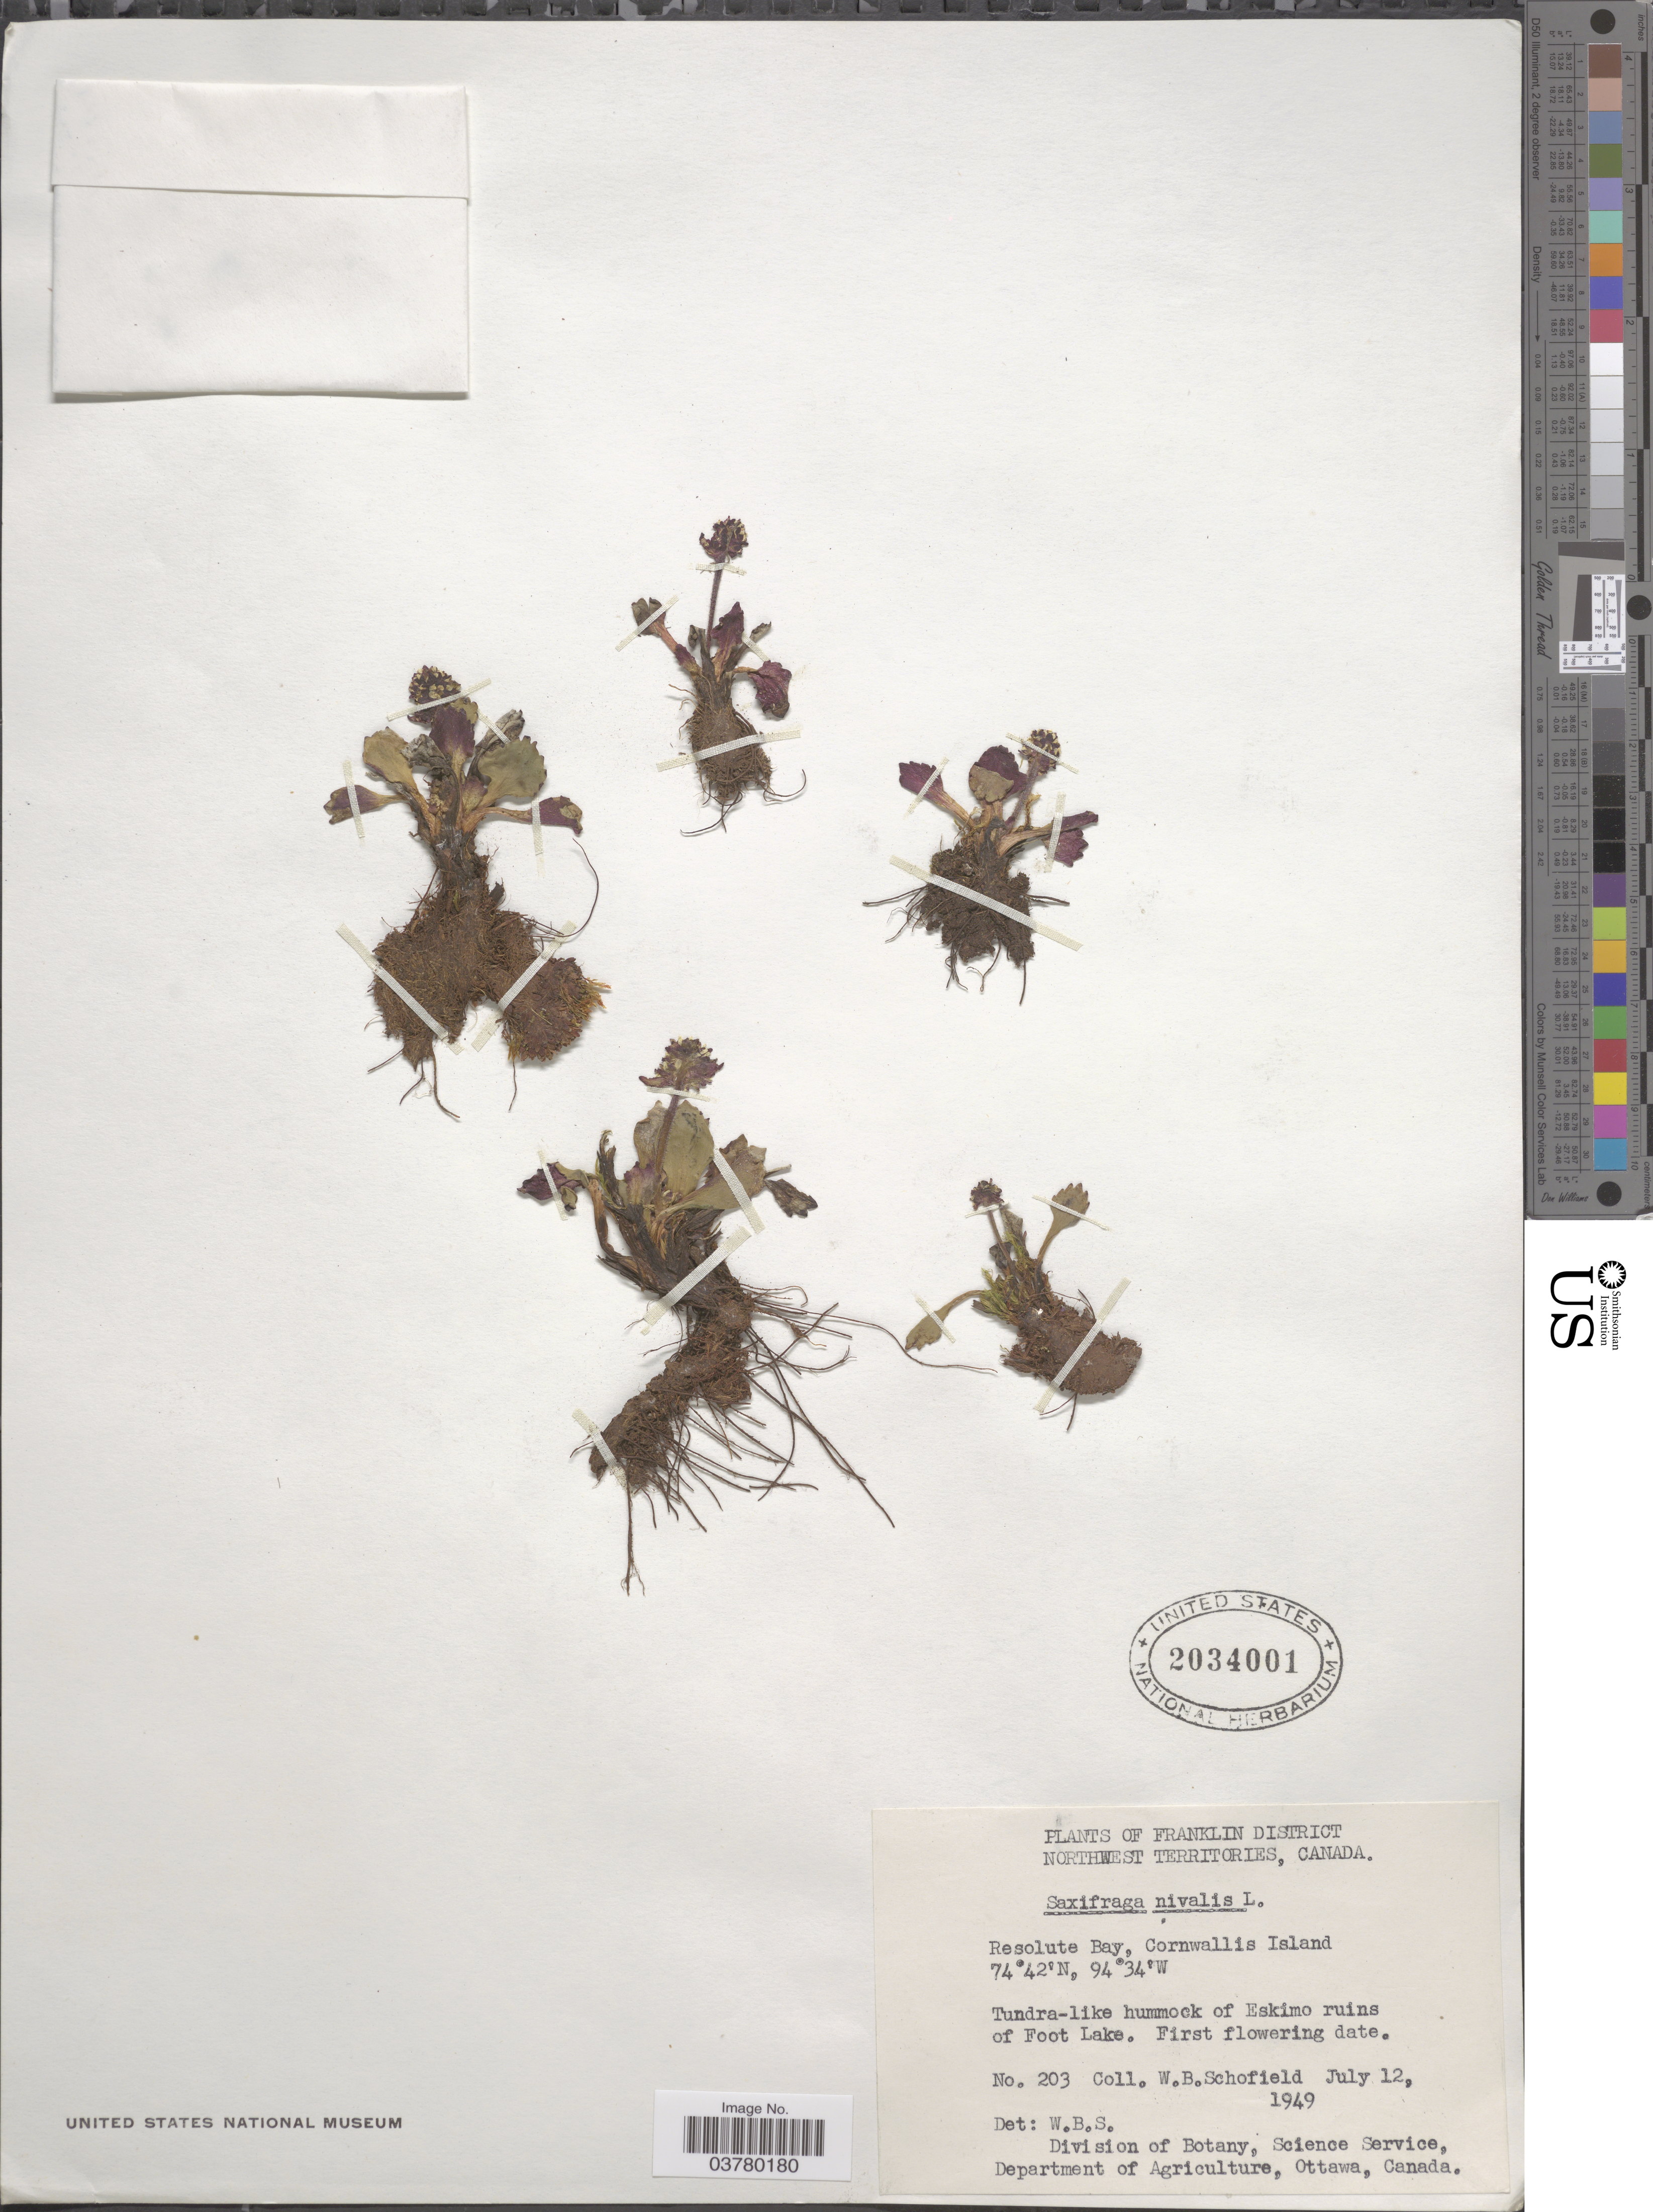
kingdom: Plantae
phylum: Tracheophyta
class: Magnoliopsida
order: Saxifragales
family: Saxifragaceae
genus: Micranthes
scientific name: Micranthes nivalis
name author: (L.) Small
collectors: W. Schofield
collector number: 203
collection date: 1949-07-12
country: Canada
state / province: Northwest Territories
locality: Franklin District. Resolute Bay, Cornwallis Island. Tundra-like hummock of Eskimo ruins of Foot Lake.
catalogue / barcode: US 2034001